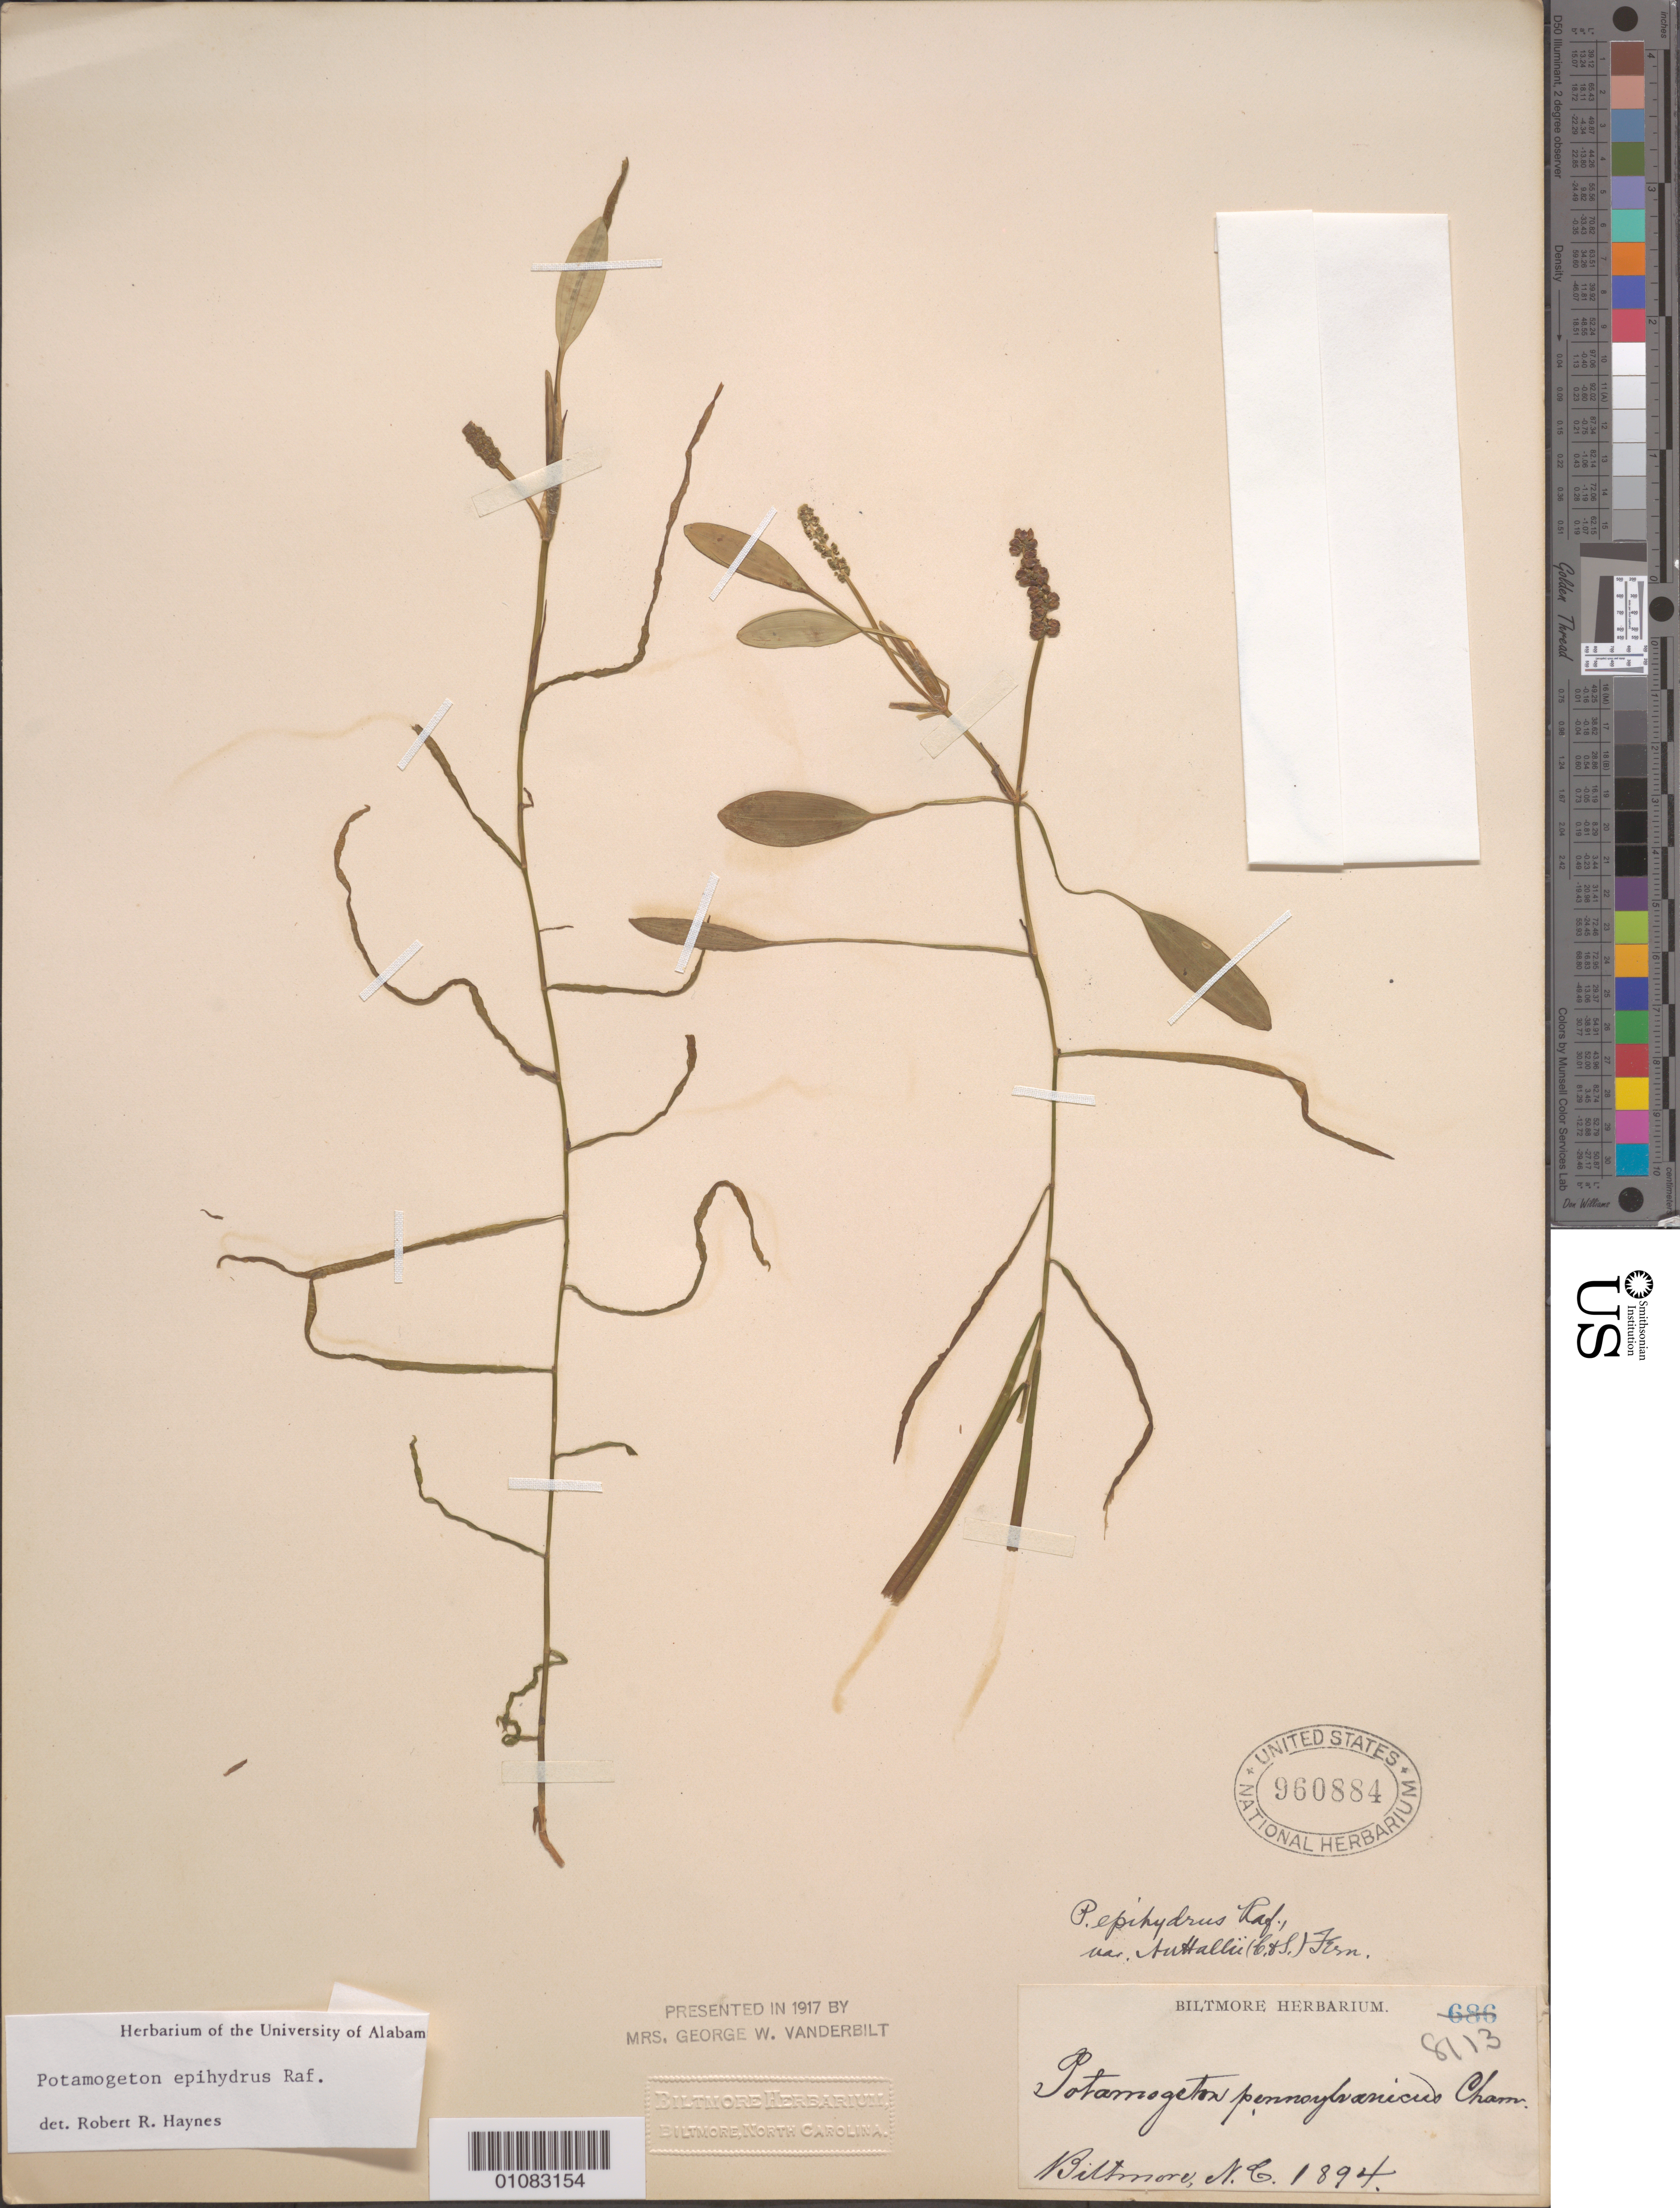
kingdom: Plantae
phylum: Tracheophyta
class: Liliopsida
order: Alismatales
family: Potamogetonaceae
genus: Potamogeton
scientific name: Potamogeton epihydrus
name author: Raf.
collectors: ex herb. Biltmore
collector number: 8113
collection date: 1894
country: United States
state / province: North Carolina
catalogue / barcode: US 960884